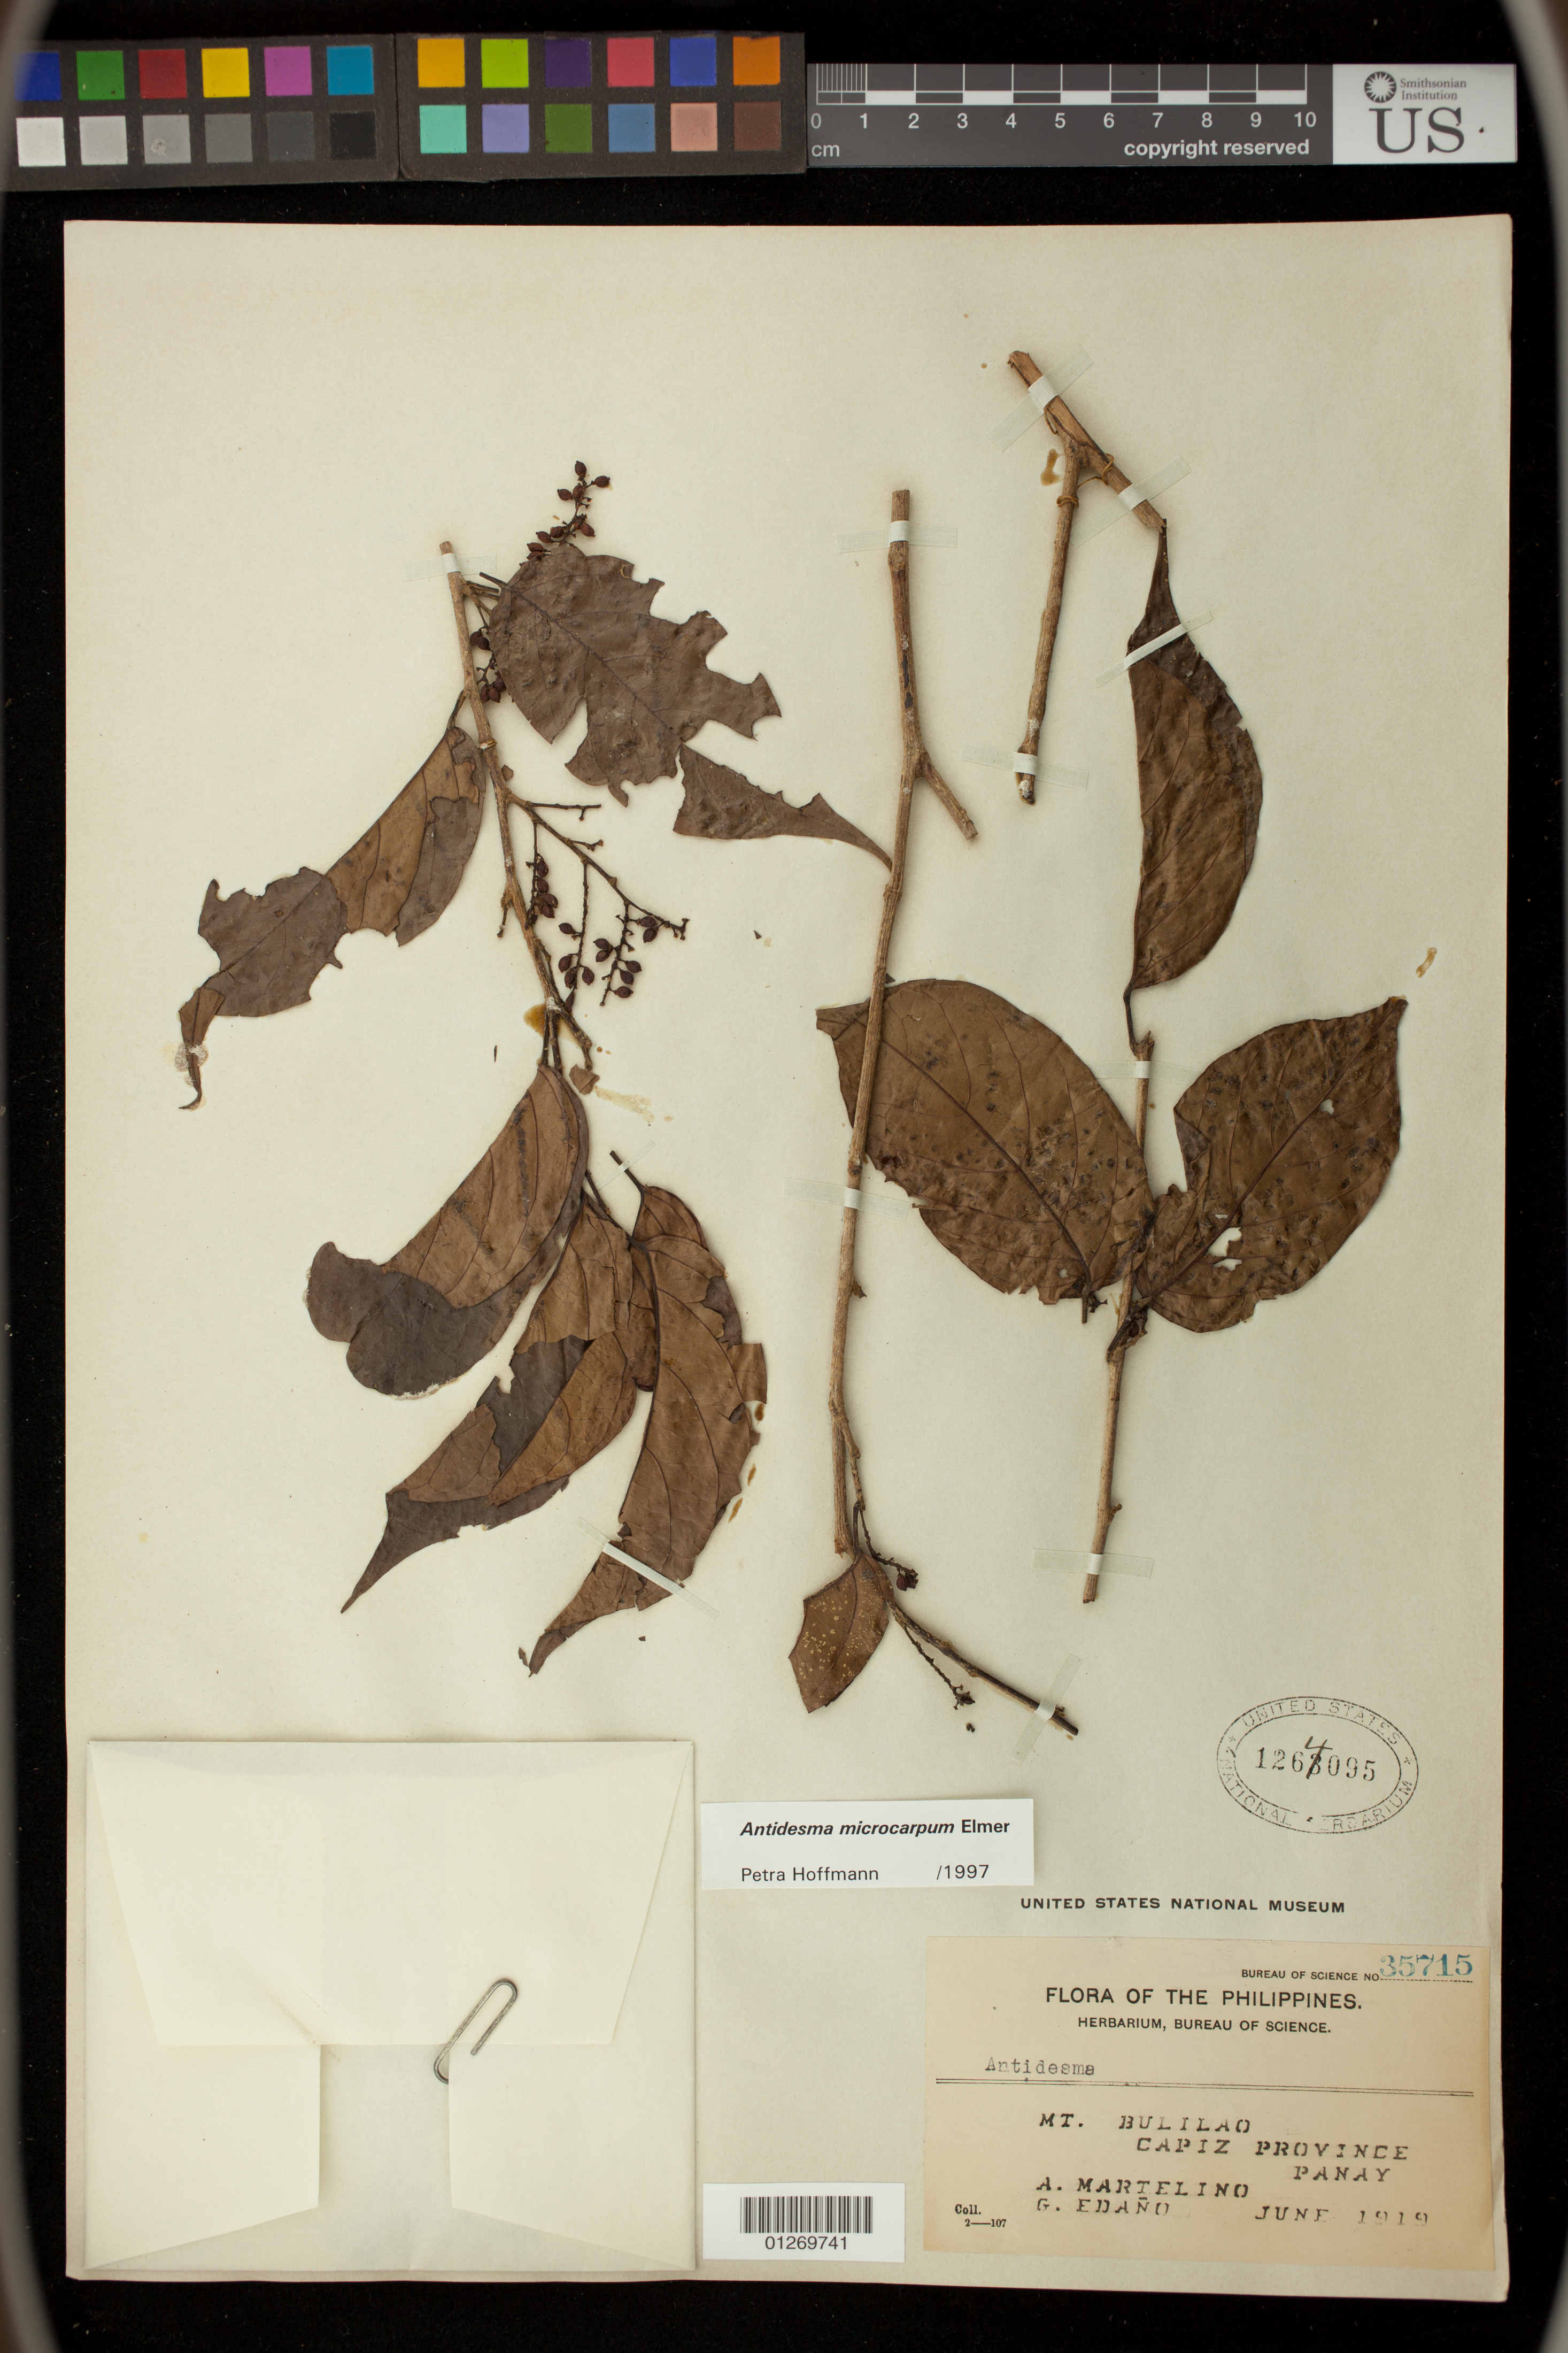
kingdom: Plantae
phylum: Tracheophyta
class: Magnoliopsida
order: Malpighiales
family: Phyllanthaceae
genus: Antidesma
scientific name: Antidesma microcarpum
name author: Elmer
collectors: A. Martelino & G. Edaño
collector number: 35715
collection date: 1919-06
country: Philippines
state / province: Western Visayas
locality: Mt. Bulilao,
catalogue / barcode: US 1264095